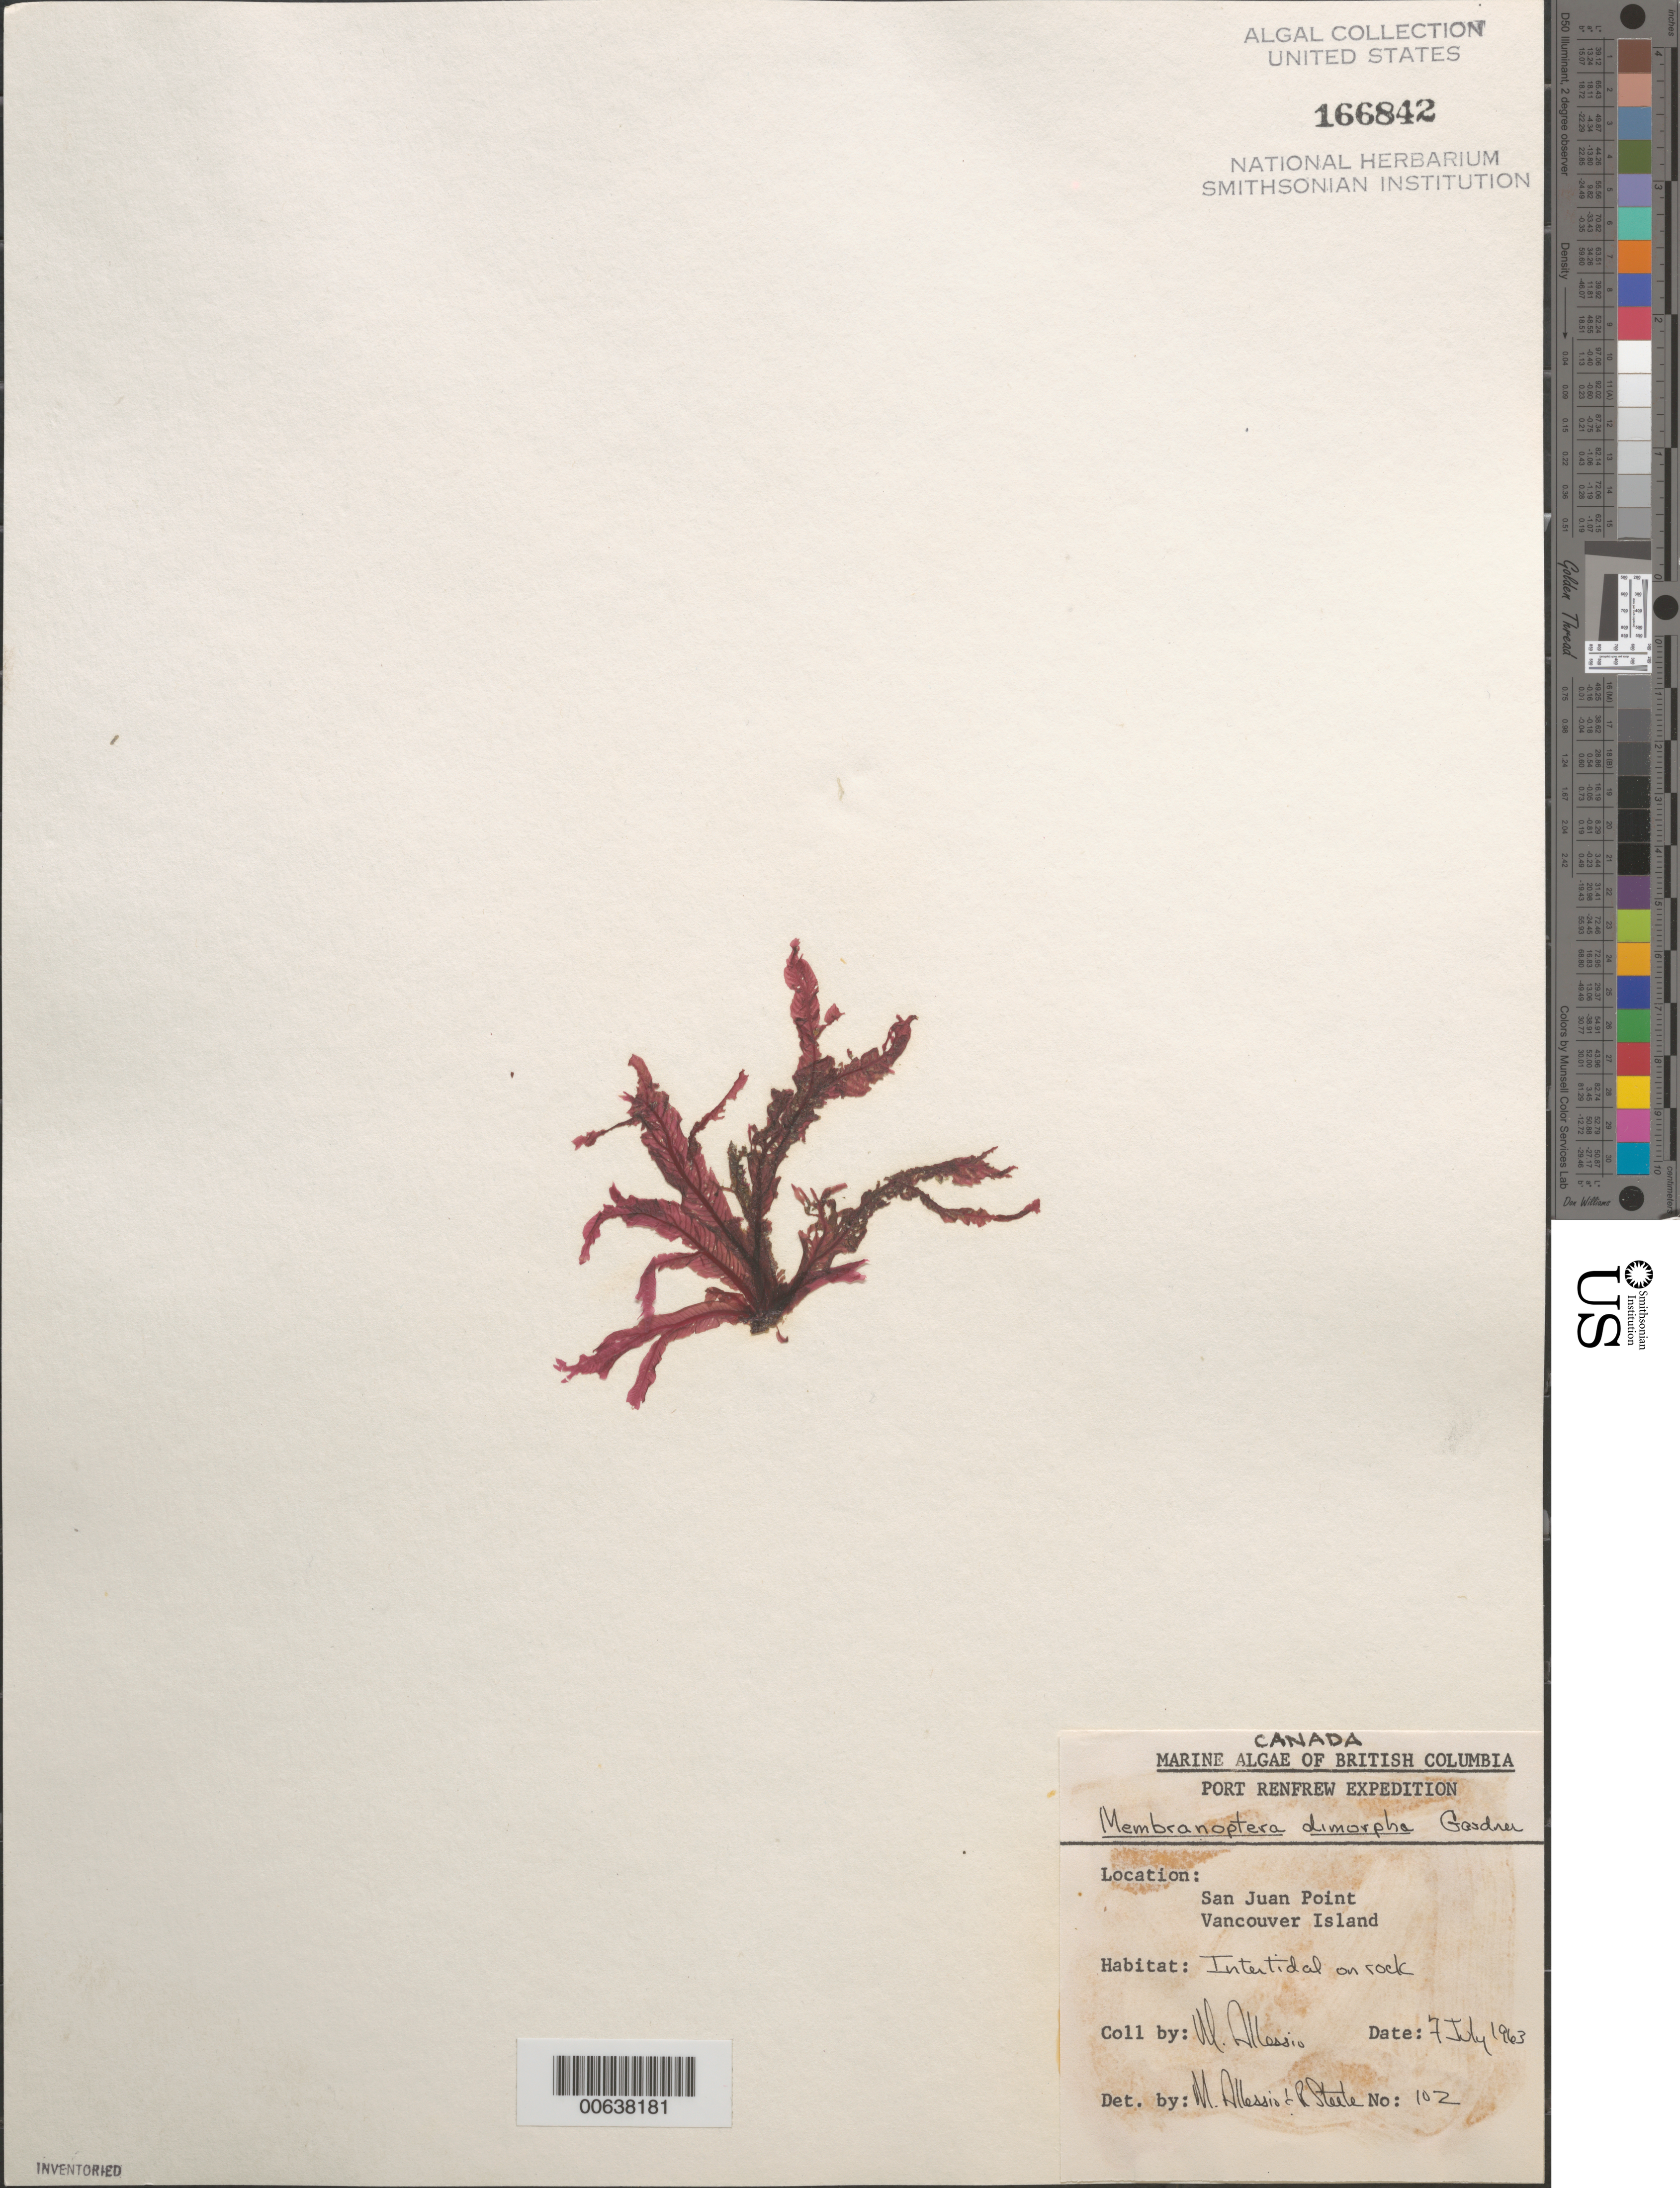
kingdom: Plantae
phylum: Rhodophyta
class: Florideophyceae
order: Ceramiales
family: Delesseriaceae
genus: Membranoptera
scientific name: Membranoptera platyphylla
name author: (Setch. & N.L. Gardner) Kylin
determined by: Algae name updating Project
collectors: M. Allessio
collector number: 102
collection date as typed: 07 Jul 1963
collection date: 1963-07-07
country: Canada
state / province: British Columbia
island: Vancouver Island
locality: San Juan Point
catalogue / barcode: US 166842